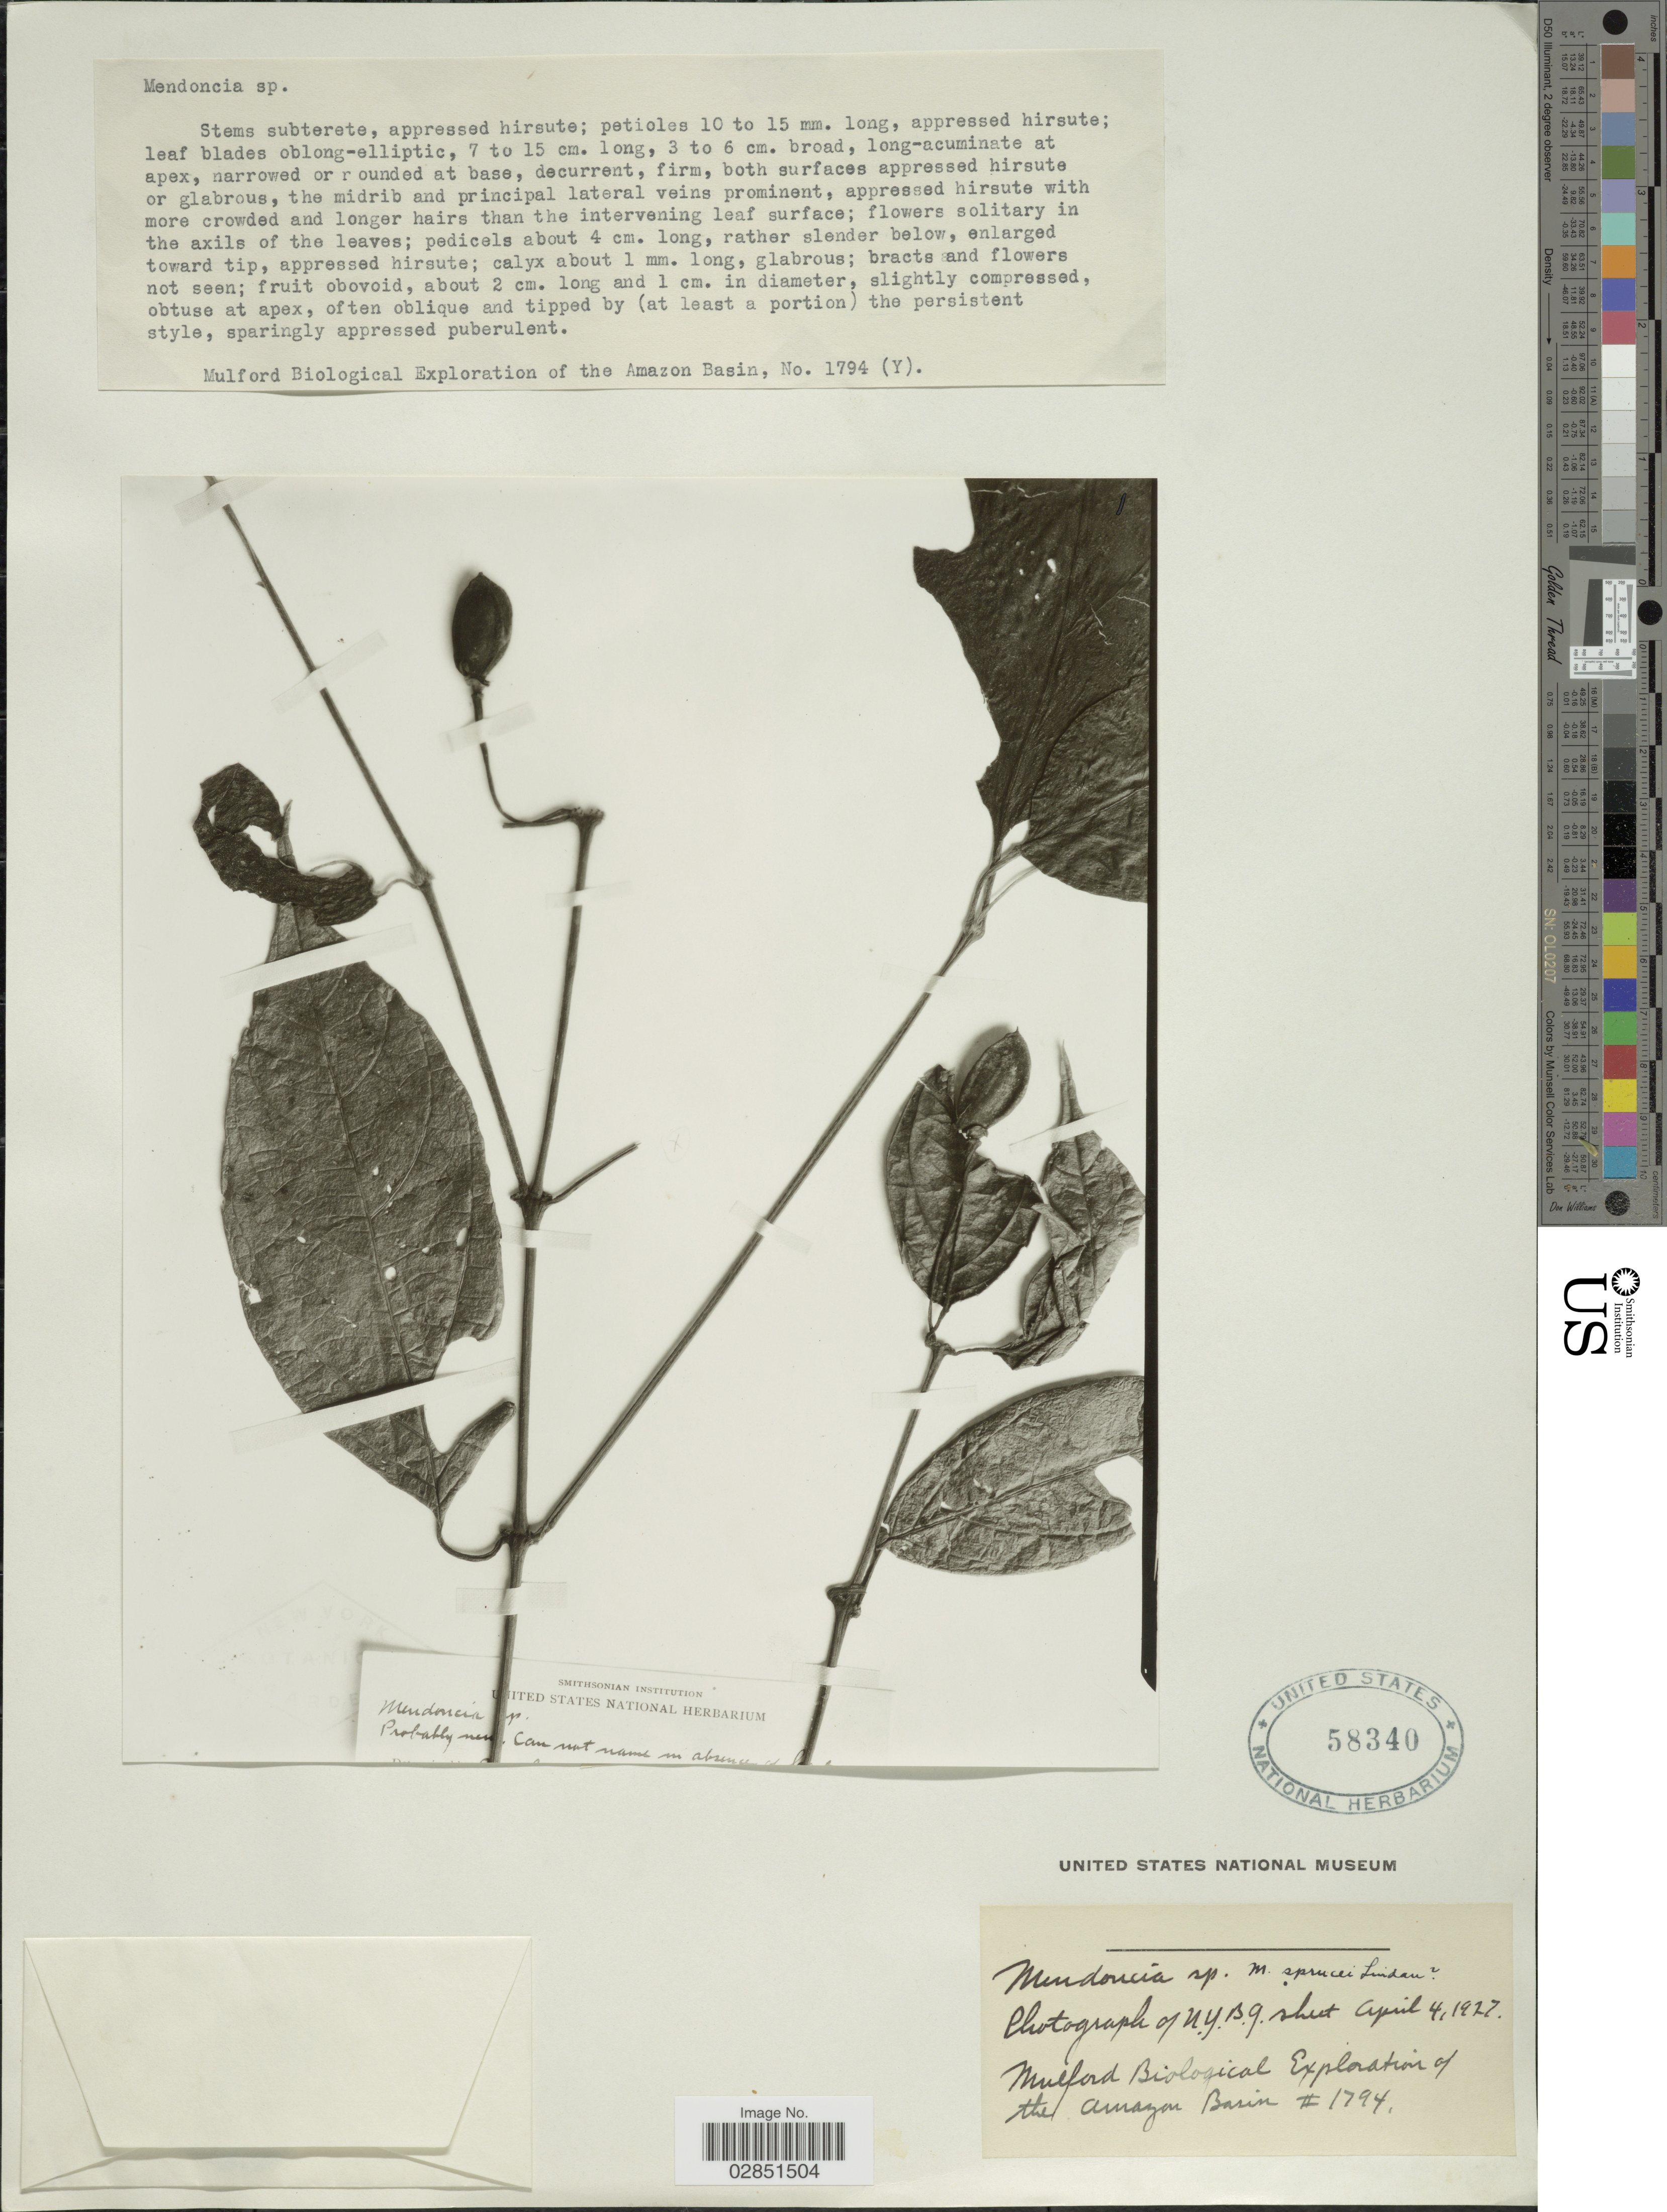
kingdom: Plantae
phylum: Tracheophyta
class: Magnoliopsida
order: Lamiales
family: Acanthaceae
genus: Mendoncia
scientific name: Mendoncia sprucei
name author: Lindau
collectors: Mulford Biological Exploration of the Amazon Basin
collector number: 1794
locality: Amazon Basin.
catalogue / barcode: US 58340